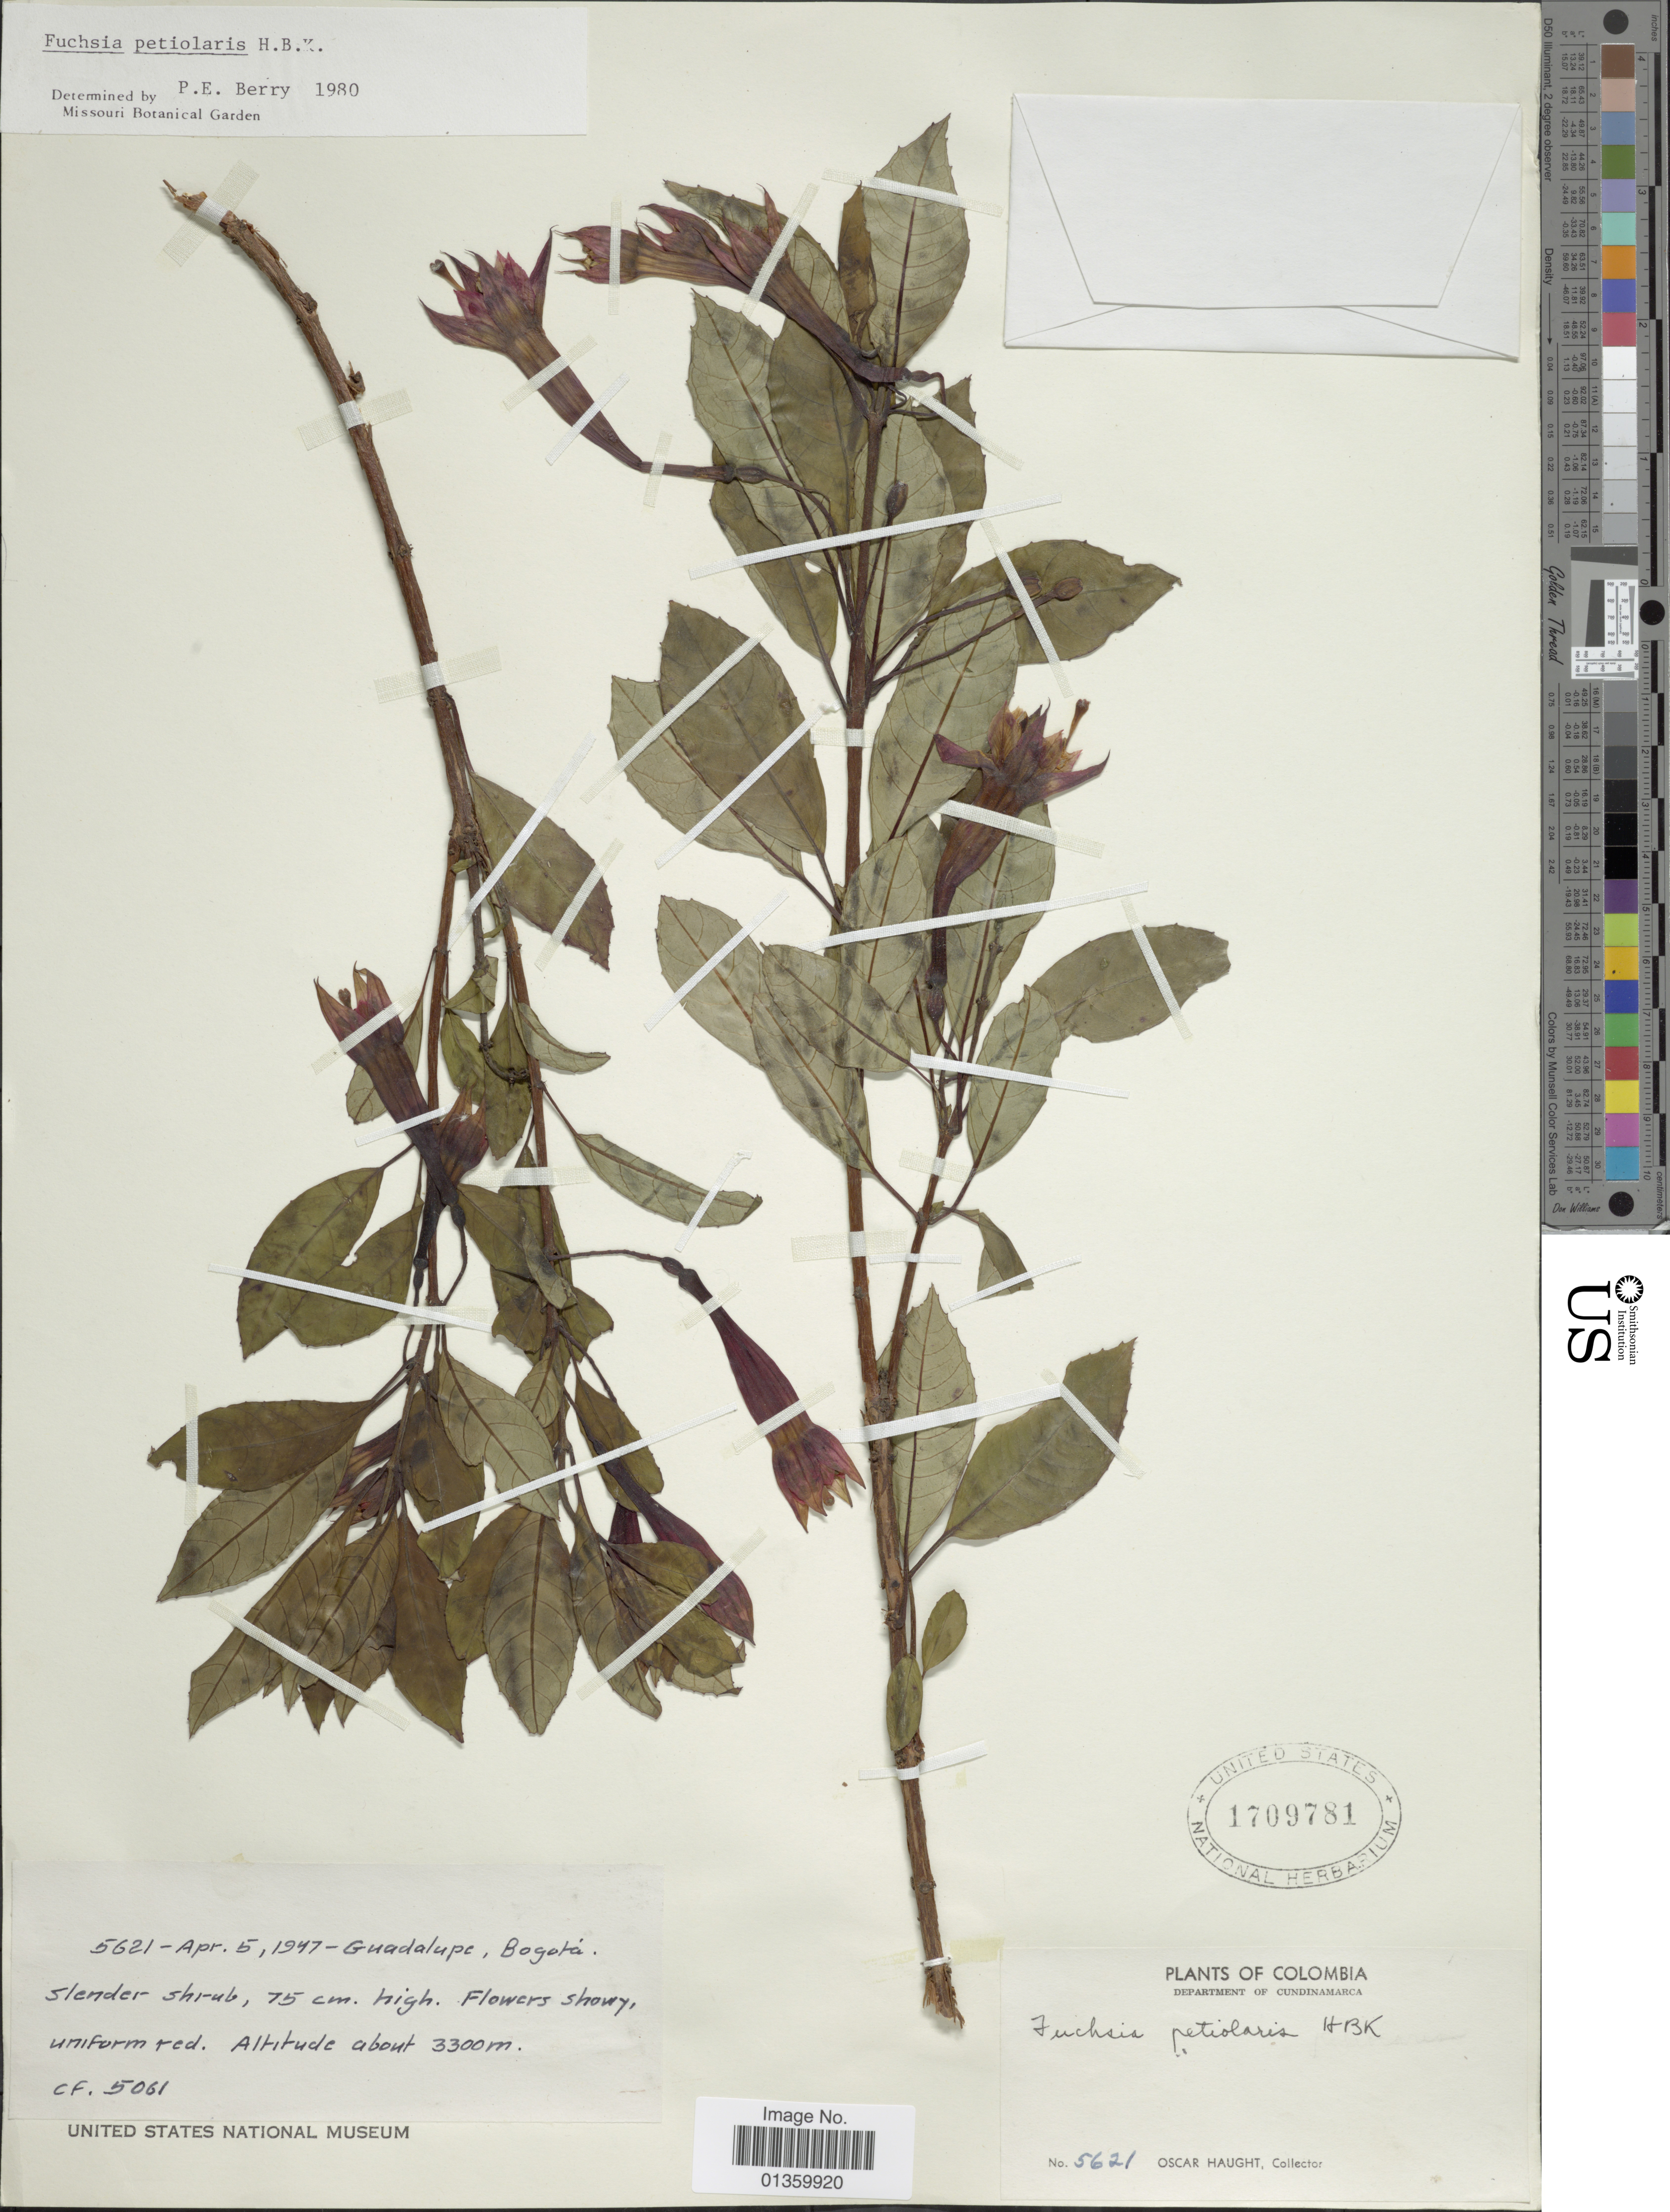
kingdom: Plantae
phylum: Tracheophyta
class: Magnoliopsida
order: Myrtales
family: Onagraceae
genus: Fuchsia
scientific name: Fuchsia petiolaris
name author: Kunth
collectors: O. L. Haught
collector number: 5621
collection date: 1947-04-05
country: Colombia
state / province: Bogota D.C.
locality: Guadalupe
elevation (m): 3300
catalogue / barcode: US 1709781